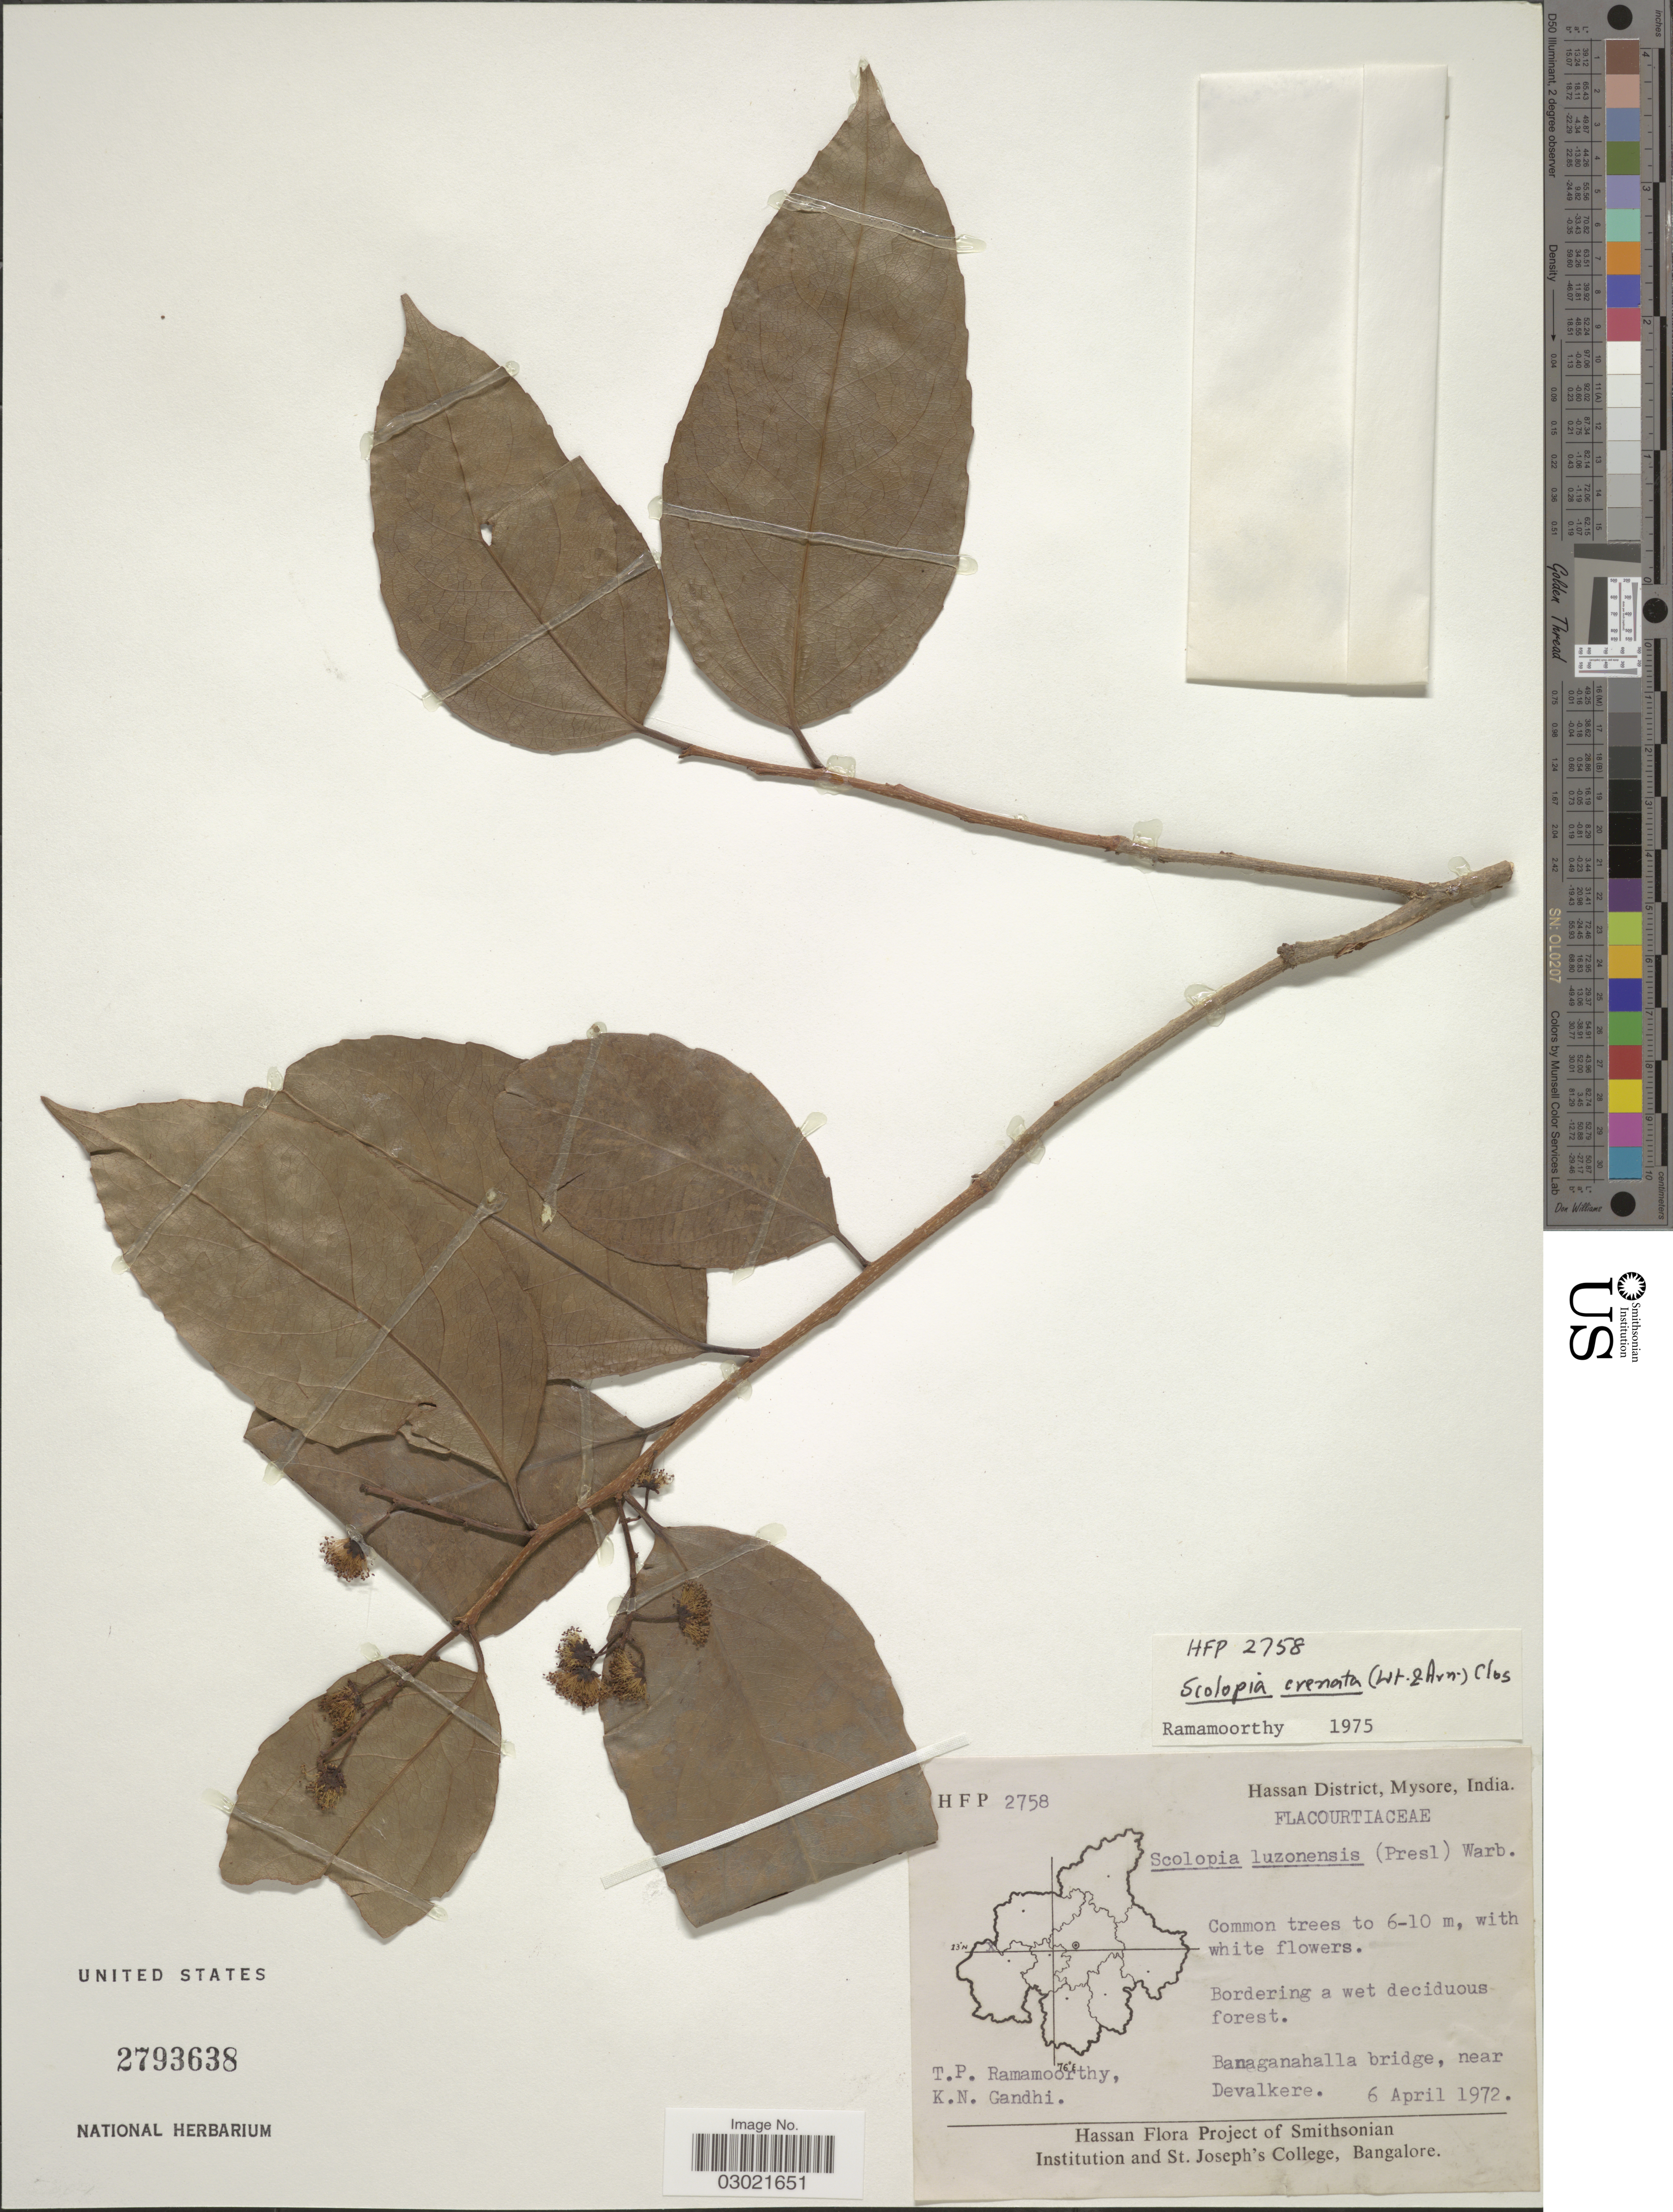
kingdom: Plantae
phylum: Tracheophyta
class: Magnoliopsida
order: Malpighiales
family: Salicaceae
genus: Scolopia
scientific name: Scolopia crenata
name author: Clos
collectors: T. P. Ramamoorthy & K. N. Gandhi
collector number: HFP2758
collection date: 1972-04-06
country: India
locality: Hassan District, Mysore. Banaganahalla bridge, near Devalkere.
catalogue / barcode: US 2793638